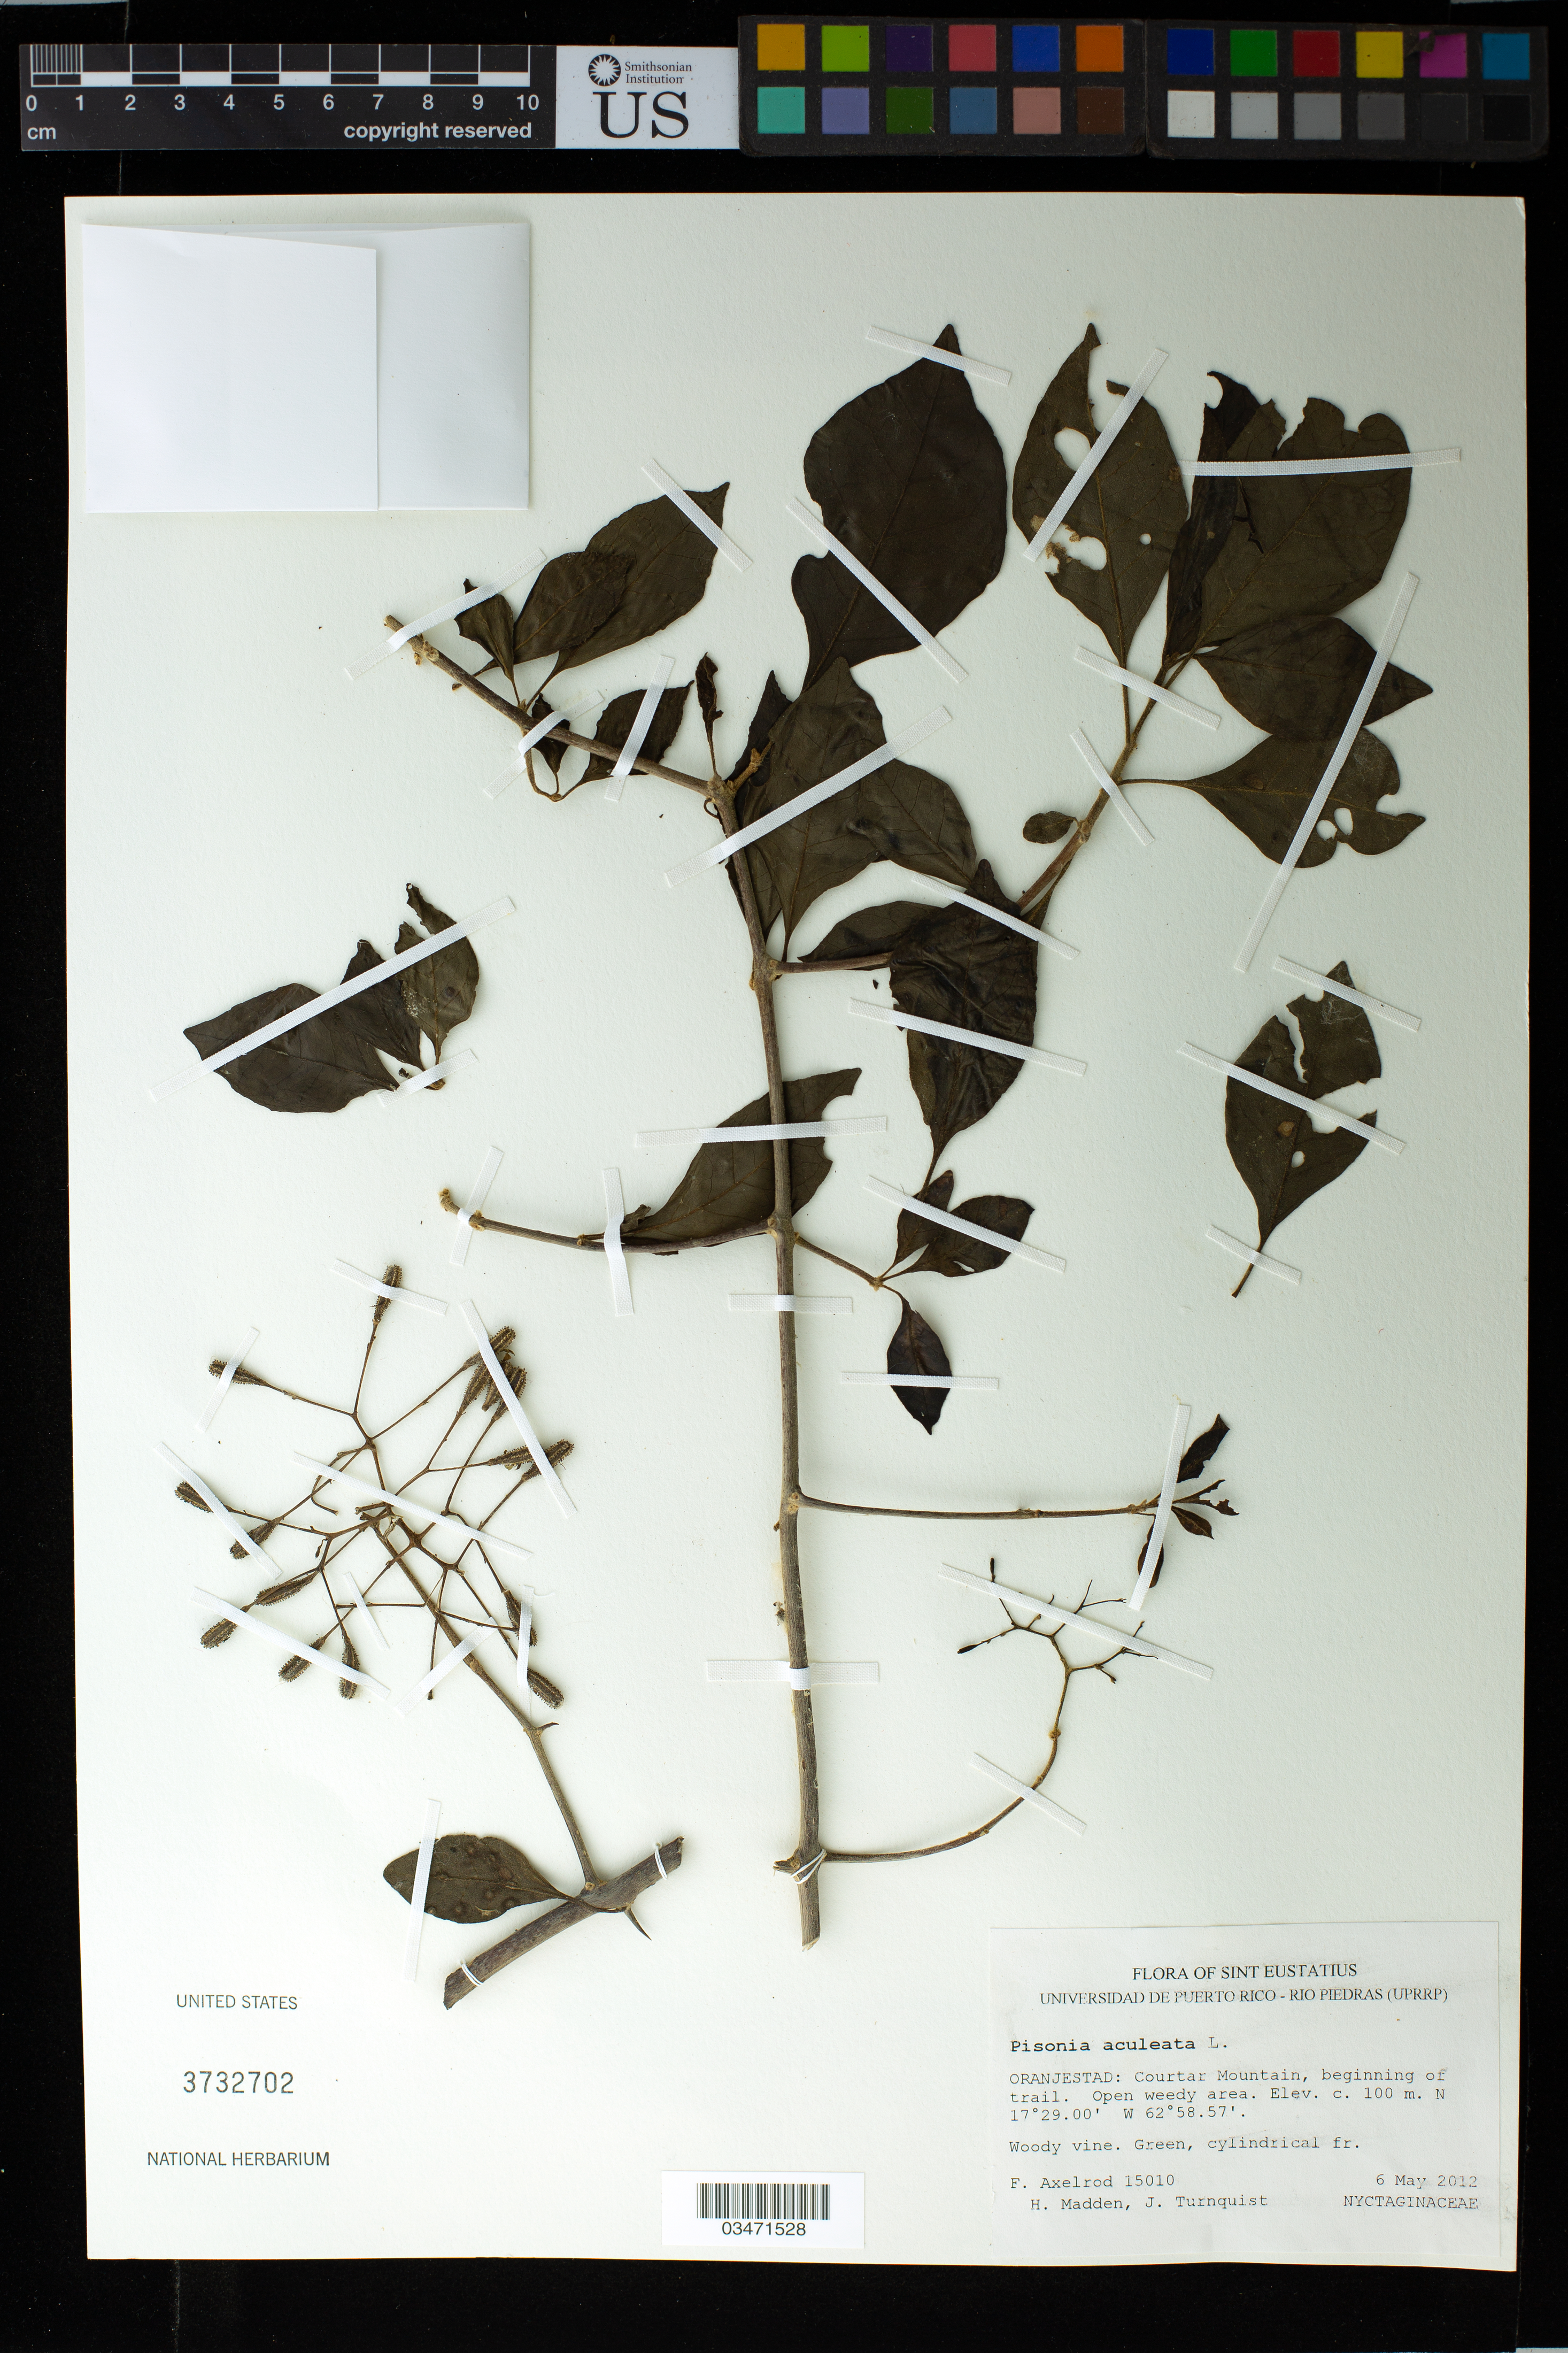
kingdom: Plantae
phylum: Tracheophyta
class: Magnoliopsida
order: Caryophyllales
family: Nyctaginaceae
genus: Pisonia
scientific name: Pisonia aculeata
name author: L.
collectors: F. S. Axelrod, H. Madden & J. Turnquist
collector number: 15010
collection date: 2012-05-06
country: Netherlands Antilles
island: St. Eustatius I.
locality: Oranjestad: Courtar Mountain, beginning of trail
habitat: Open weedy area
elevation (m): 100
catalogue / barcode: US 3732702